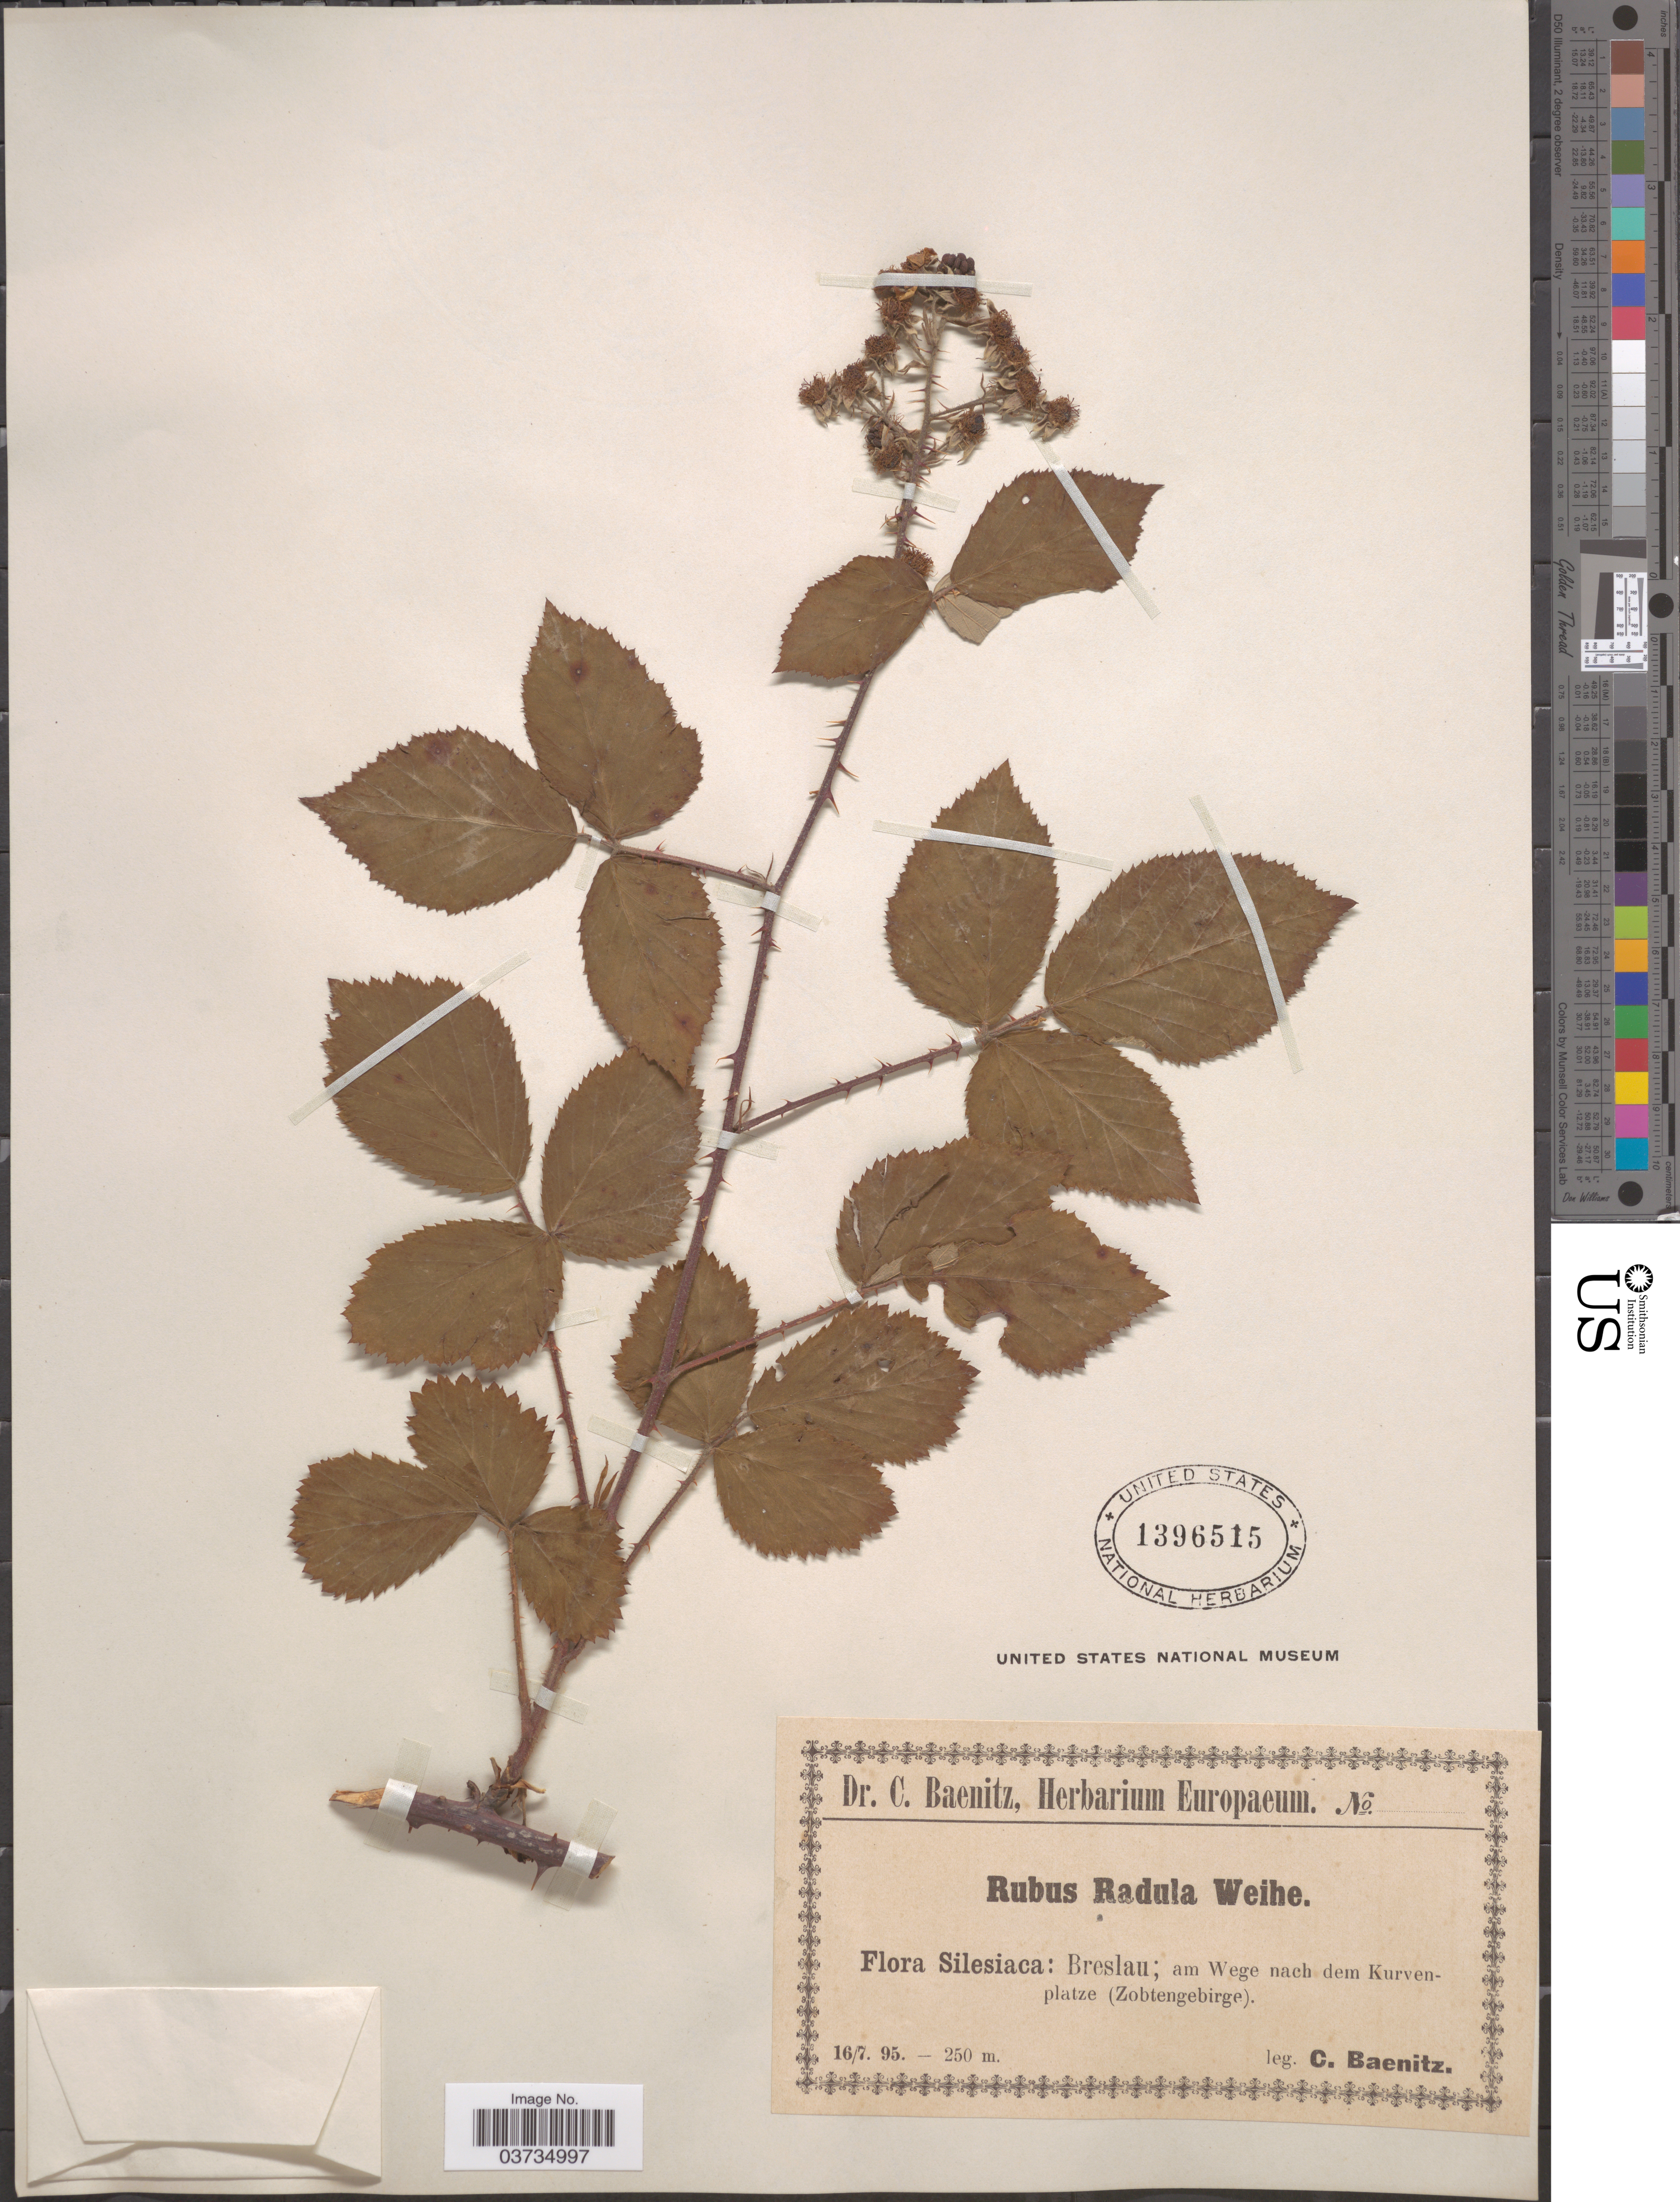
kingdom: Plantae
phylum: Tracheophyta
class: Magnoliopsida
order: Rosales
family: Rosaceae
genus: Rubus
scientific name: Rubus radula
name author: Weihe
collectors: C. G. Baenitz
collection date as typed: Transcribed d/m/y: 16/7/95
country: Poland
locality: Silesiaca: Breslau; am Wege nach dem Kurvenplatze (Zobtengebirge).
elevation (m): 250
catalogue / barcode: US 1396515